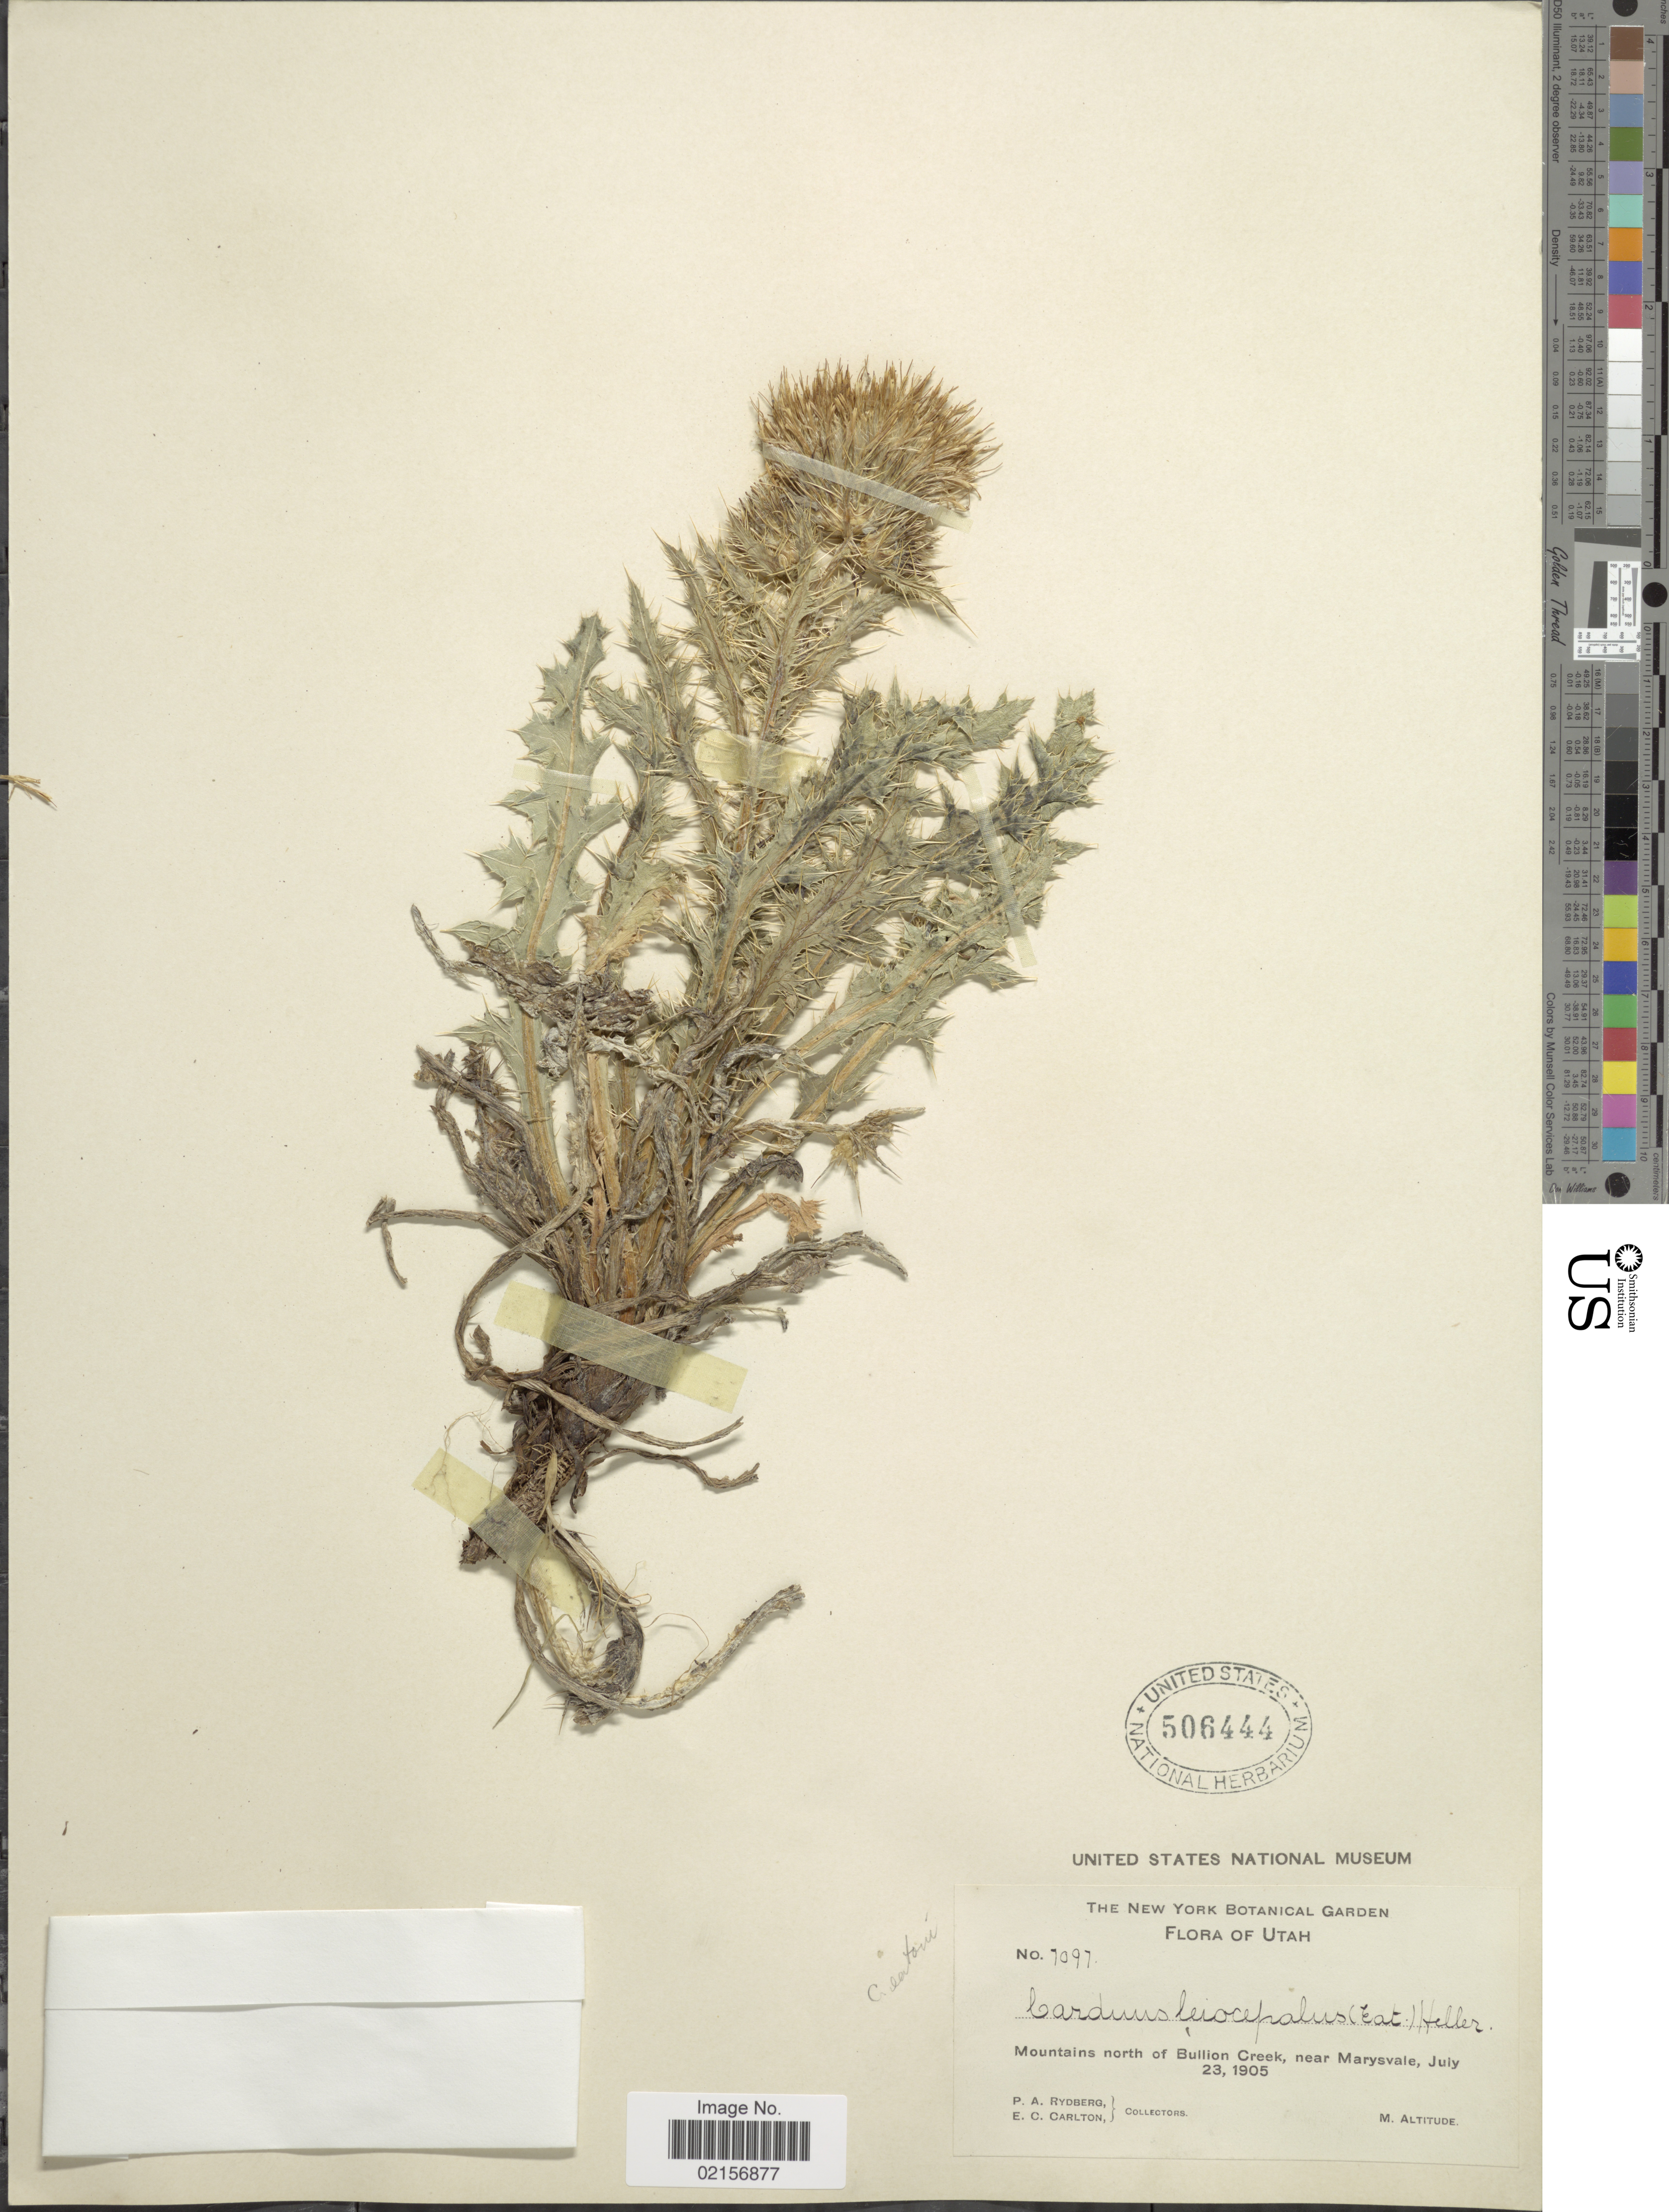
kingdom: Plantae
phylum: Tracheophyta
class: Magnoliopsida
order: Asterales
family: Asteraceae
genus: Cirsium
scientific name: Cirsium eatonii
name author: (A. Gray) B.L. Rob.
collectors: P. A. Rydberg & E. Carlton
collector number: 1097*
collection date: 1905-07-23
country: United States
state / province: Utah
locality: Mountains north of Buillion Creek, near Marysvale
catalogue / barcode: US 506444